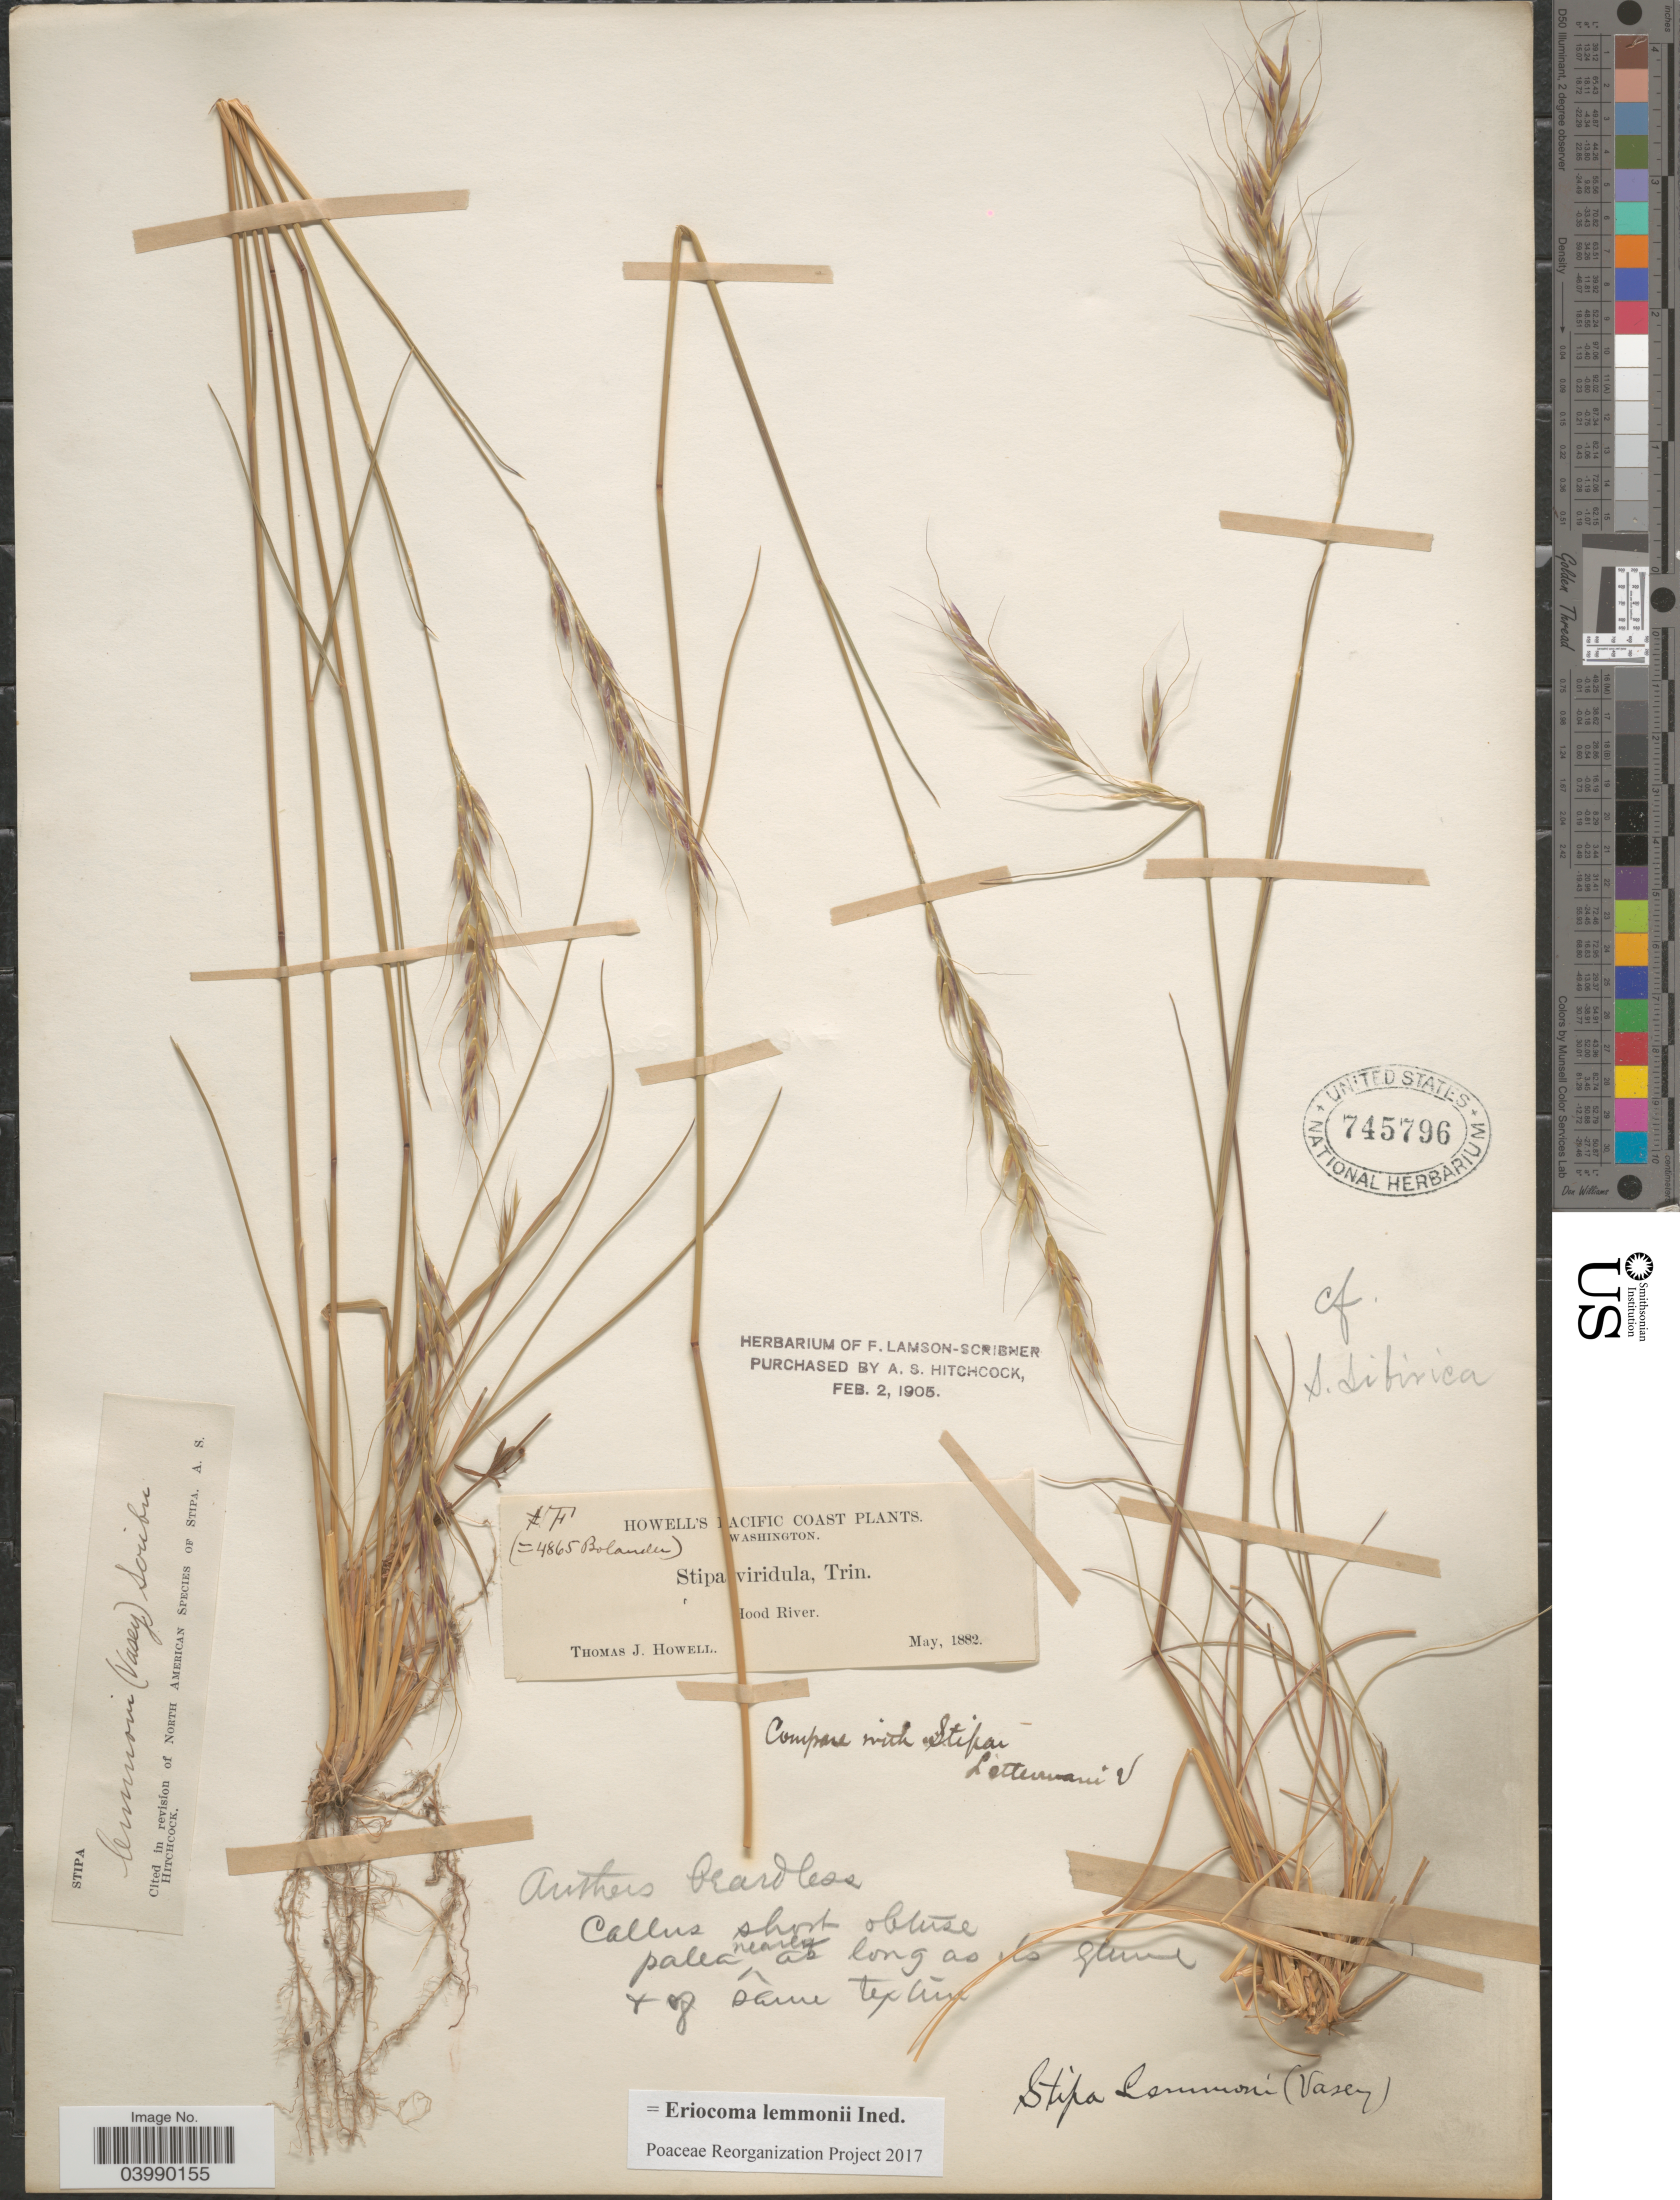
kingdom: Plantae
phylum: Tracheophyta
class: Liliopsida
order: Poales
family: Poaceae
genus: Eriocoma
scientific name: Eriocoma lemmonii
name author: (Vasey) Romasch.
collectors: T. J. Howell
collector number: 741*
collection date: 1882-05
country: United States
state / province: Washington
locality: Pacific Coast. Hood River.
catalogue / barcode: US 745796